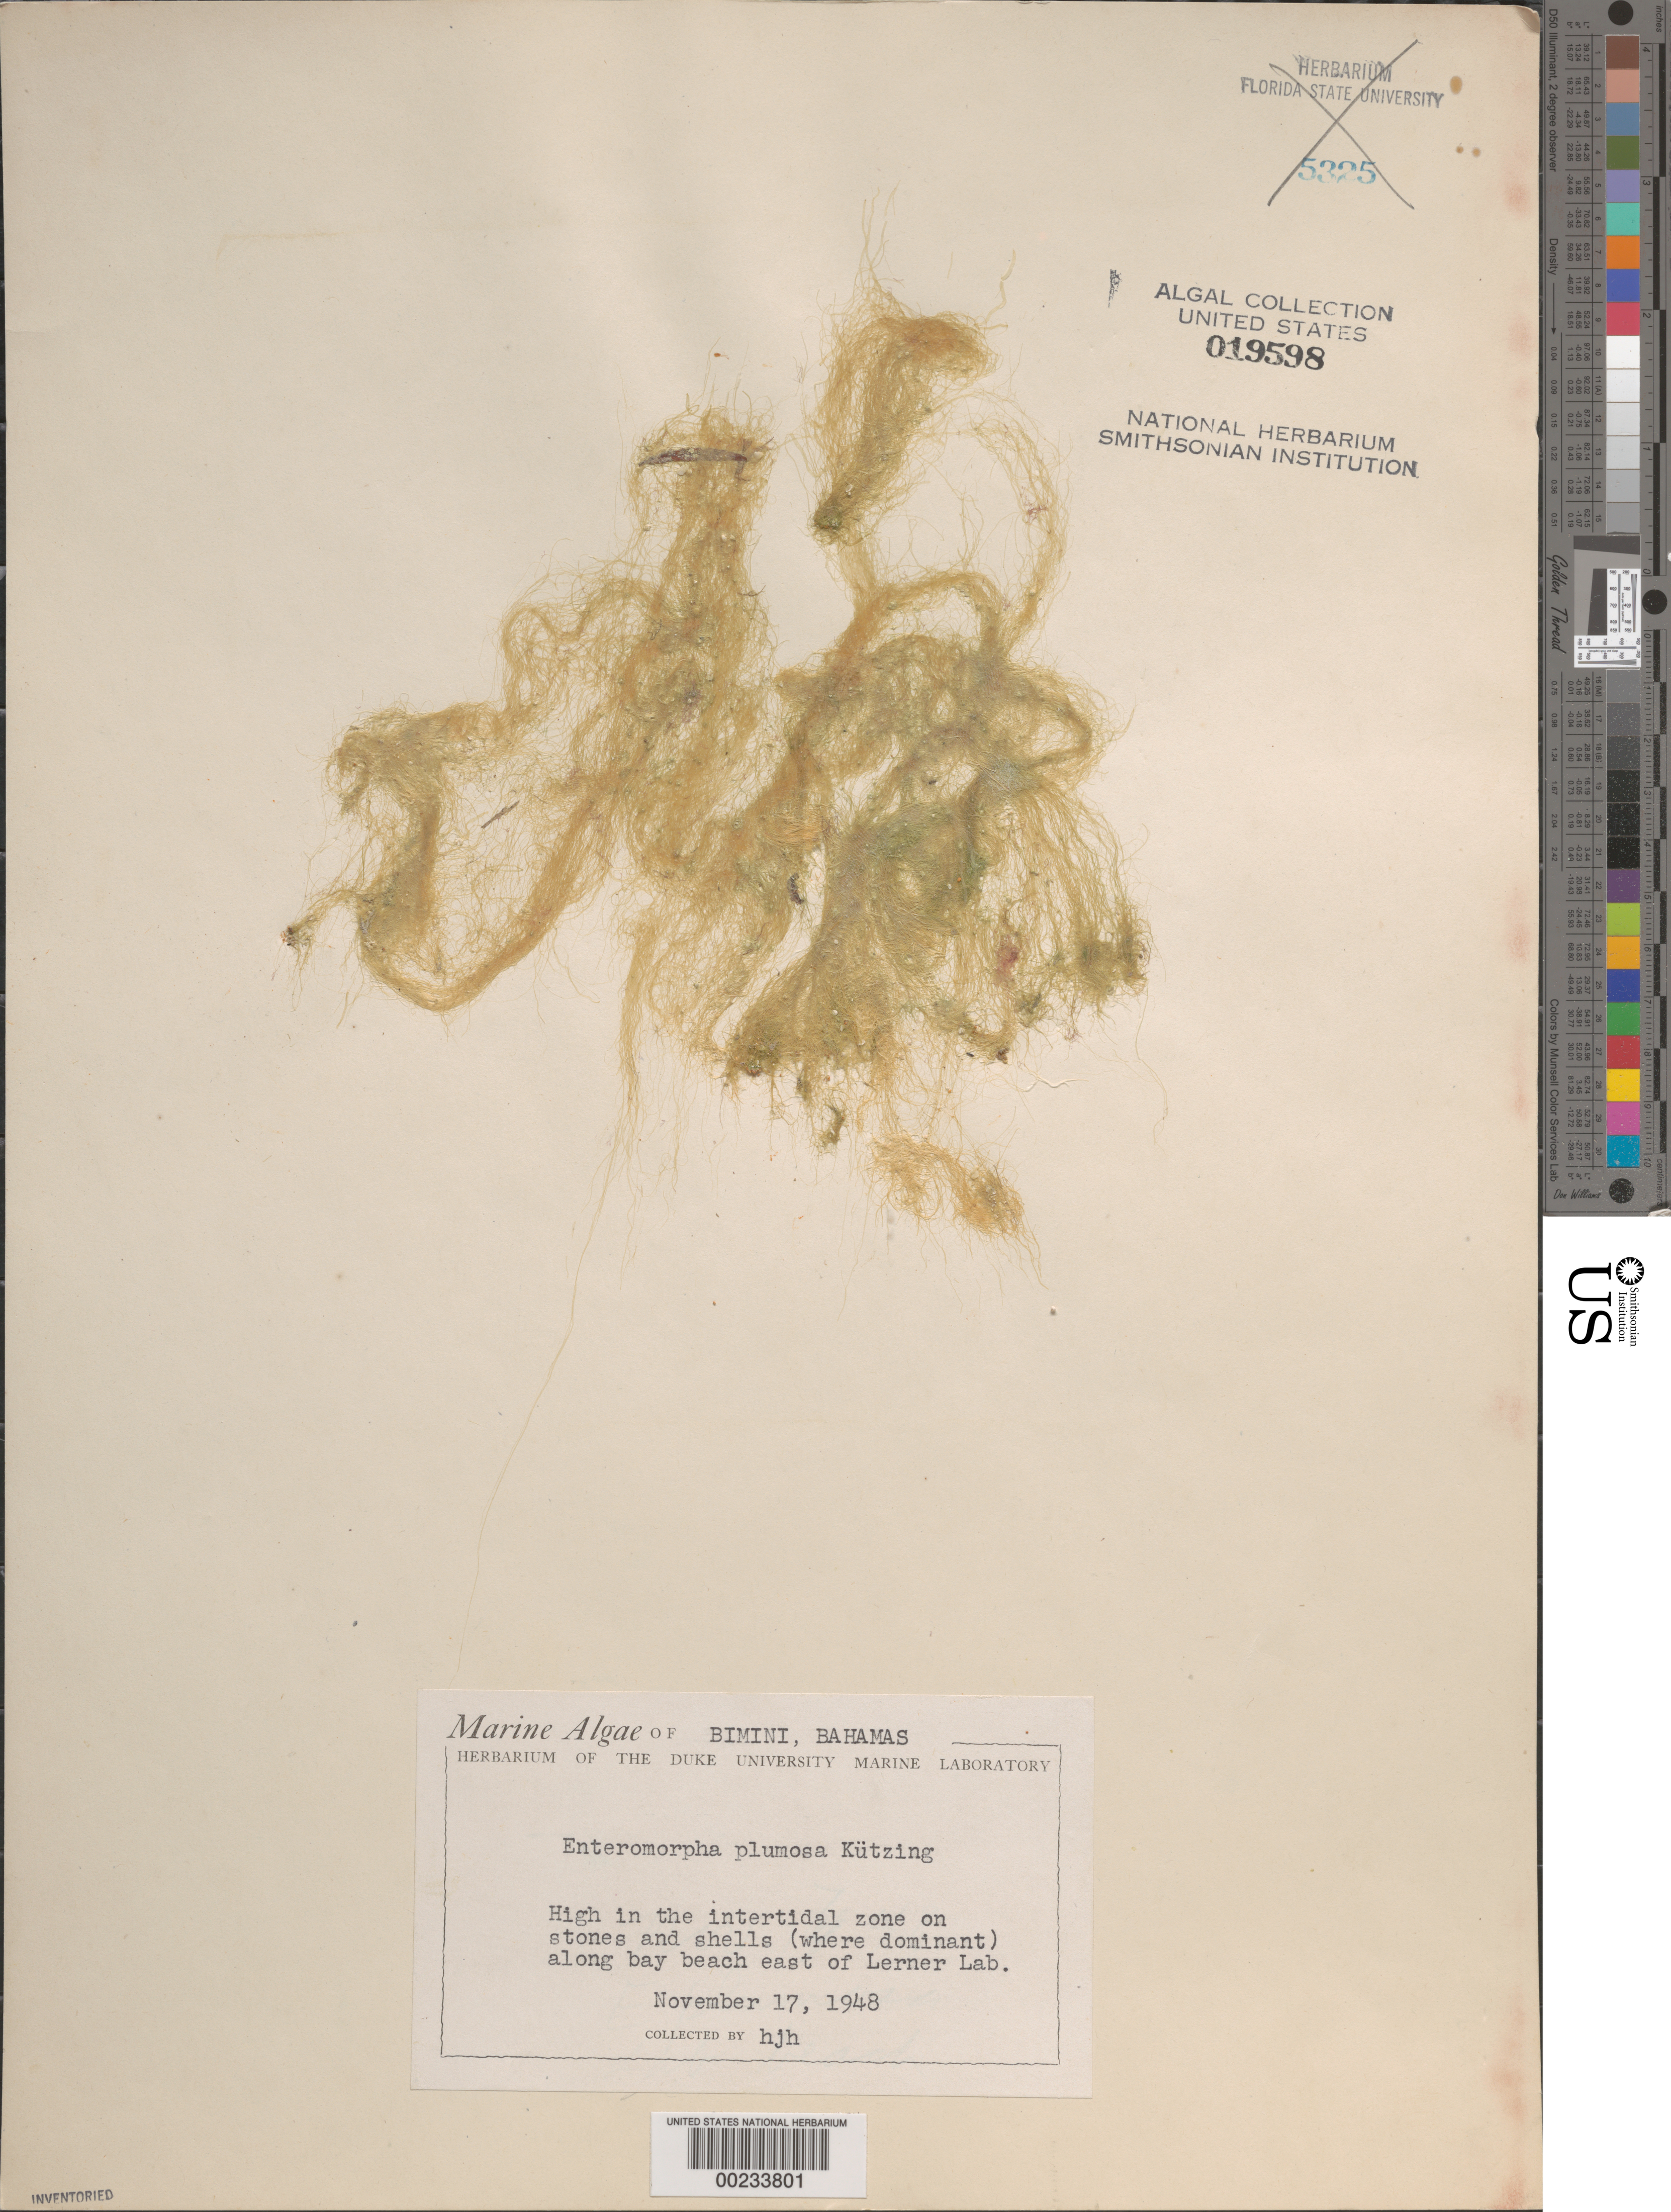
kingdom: Plantae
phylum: Chlorophyta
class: Ulvophyceae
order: Ulvales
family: Ulvaceae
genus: Ulva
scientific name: Ulva paradoxa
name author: C. Agardh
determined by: Algae name updating Project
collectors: H. J. Humm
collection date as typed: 17 Nov 1948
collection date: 1948-11-17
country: Bahamas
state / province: Biminis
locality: East of lerner laboratory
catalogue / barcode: US 19598